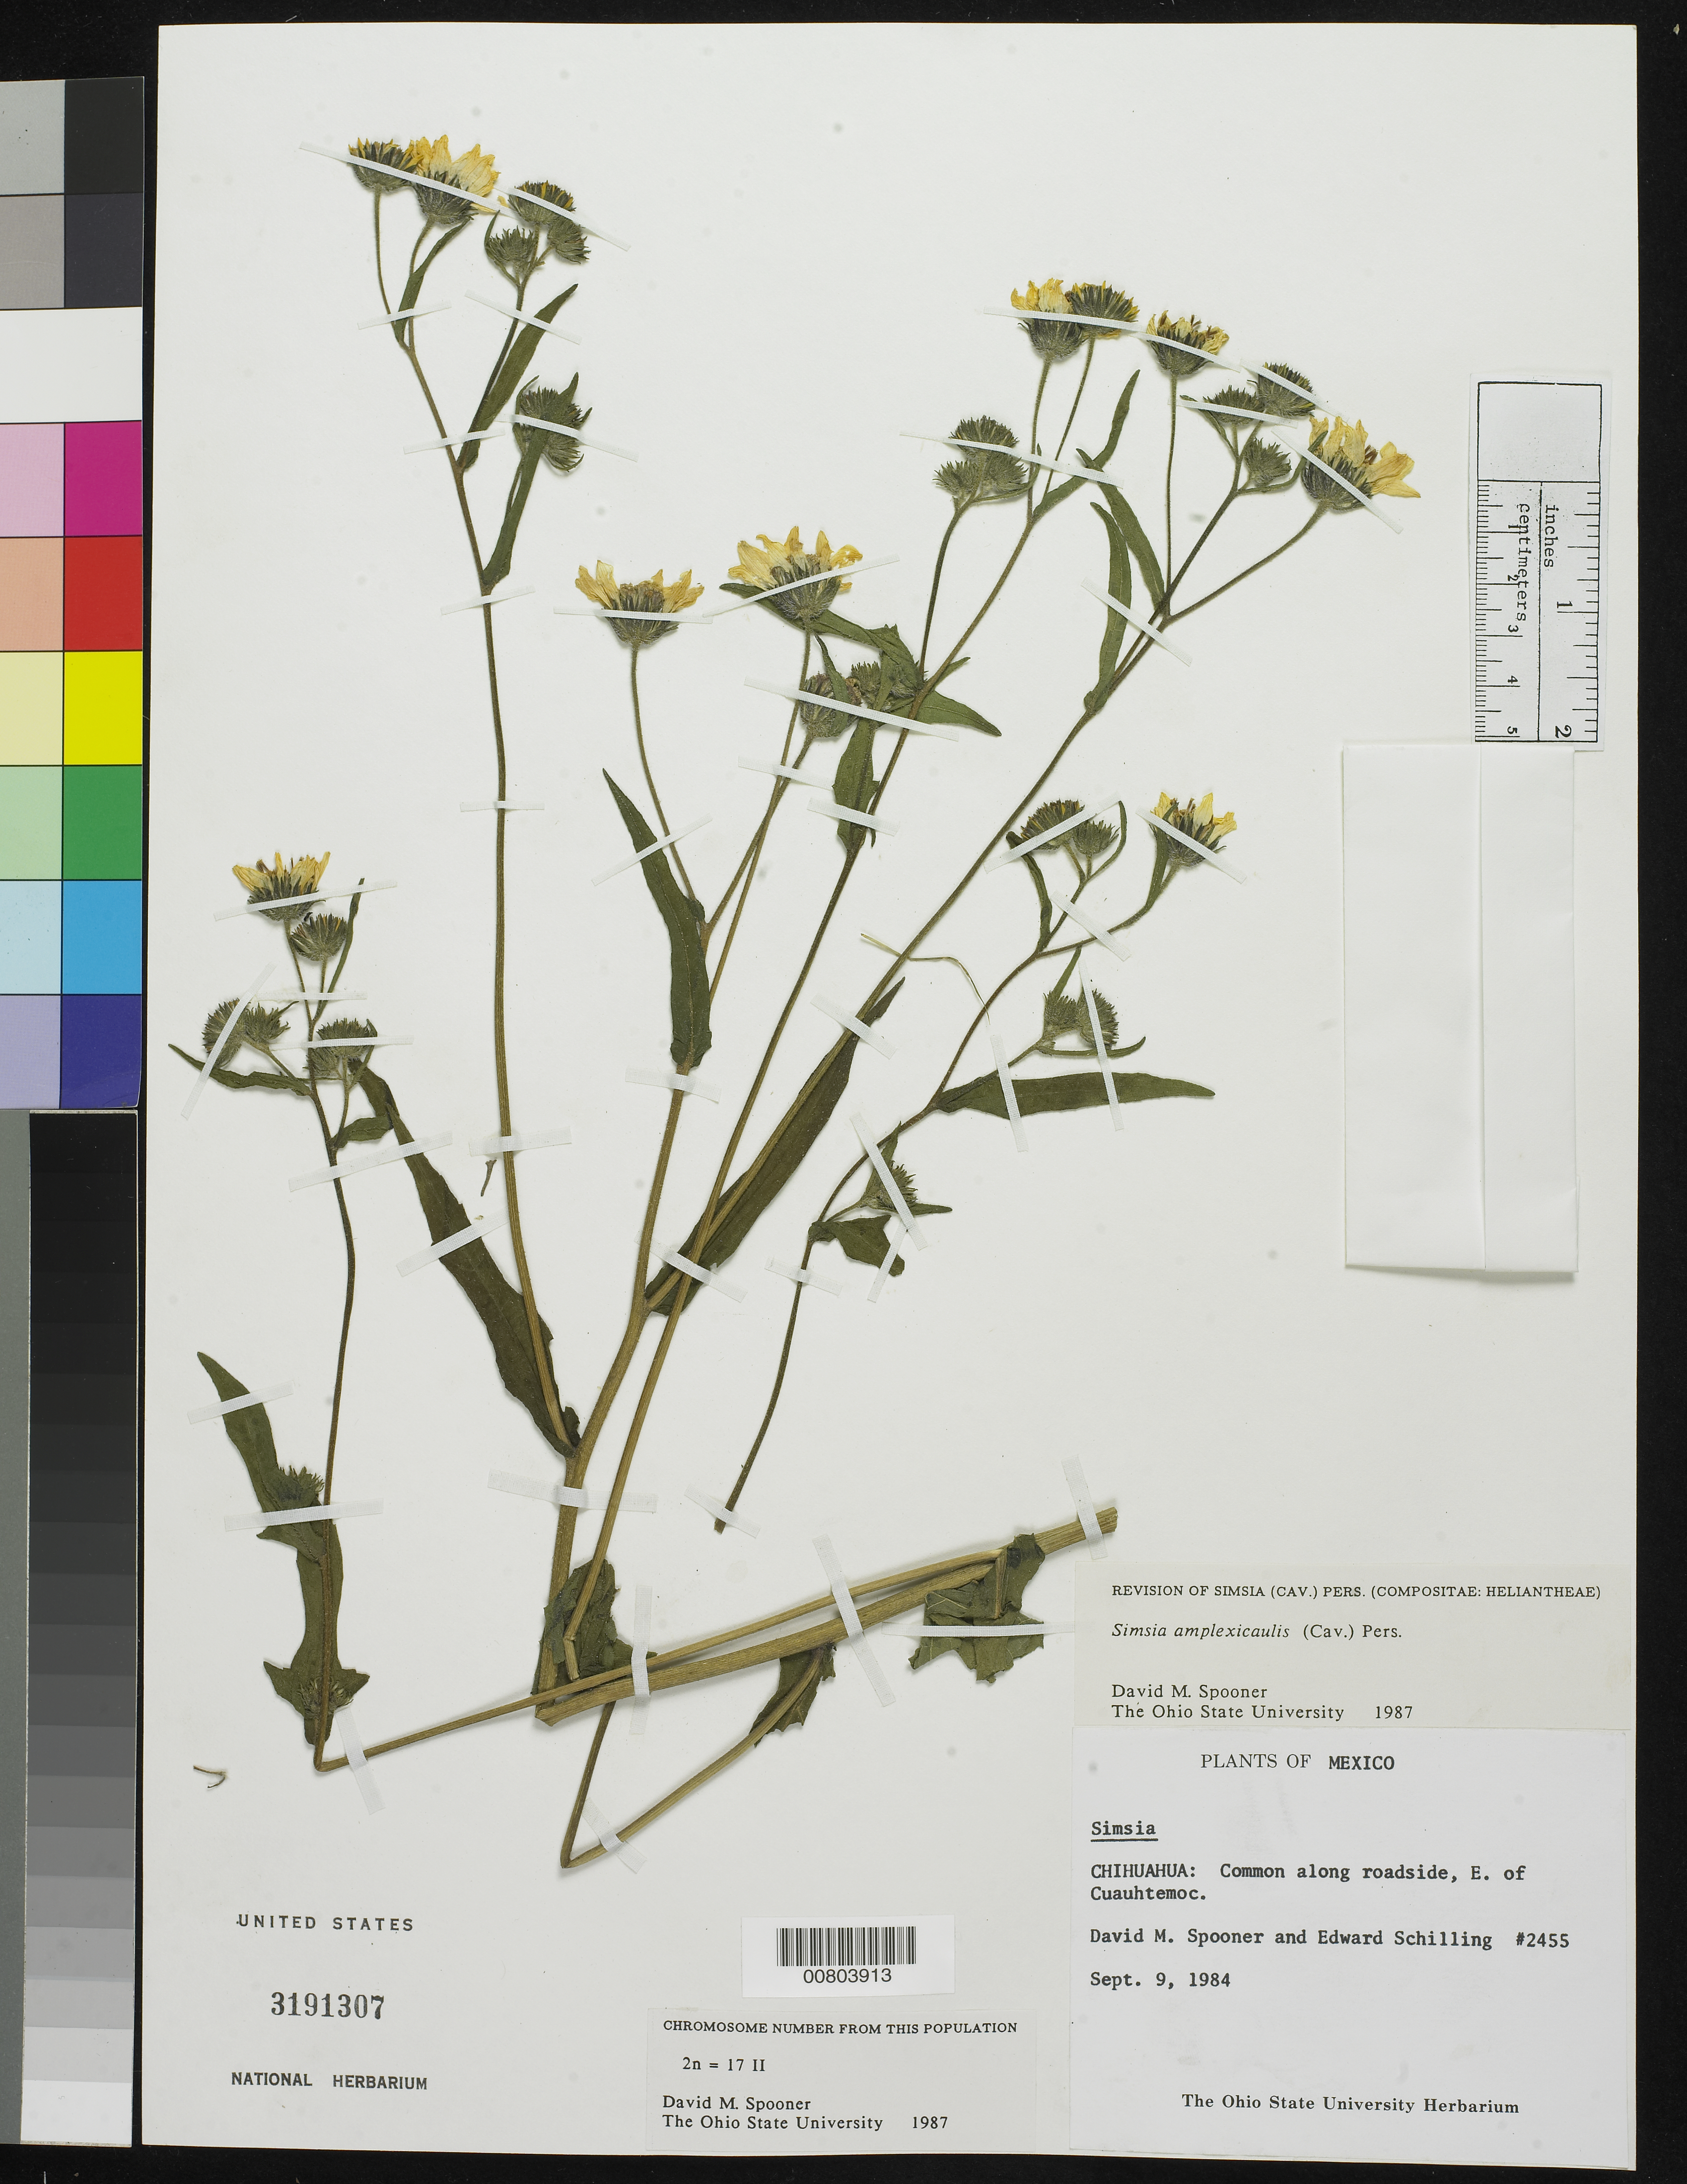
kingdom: Plantae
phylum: Tracheophyta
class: Magnoliopsida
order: Asterales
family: Asteraceae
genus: Simsia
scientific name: Simsia amplexicaulis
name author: (Cav.) Pers.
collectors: D. Spooner & Schilling, --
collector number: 2455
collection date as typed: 09 Sep 1984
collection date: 1984-09-09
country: Mexico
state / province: Chihuahua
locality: along roadside E. of Cuauhtemoc, Chihuahua.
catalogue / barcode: US 3191307